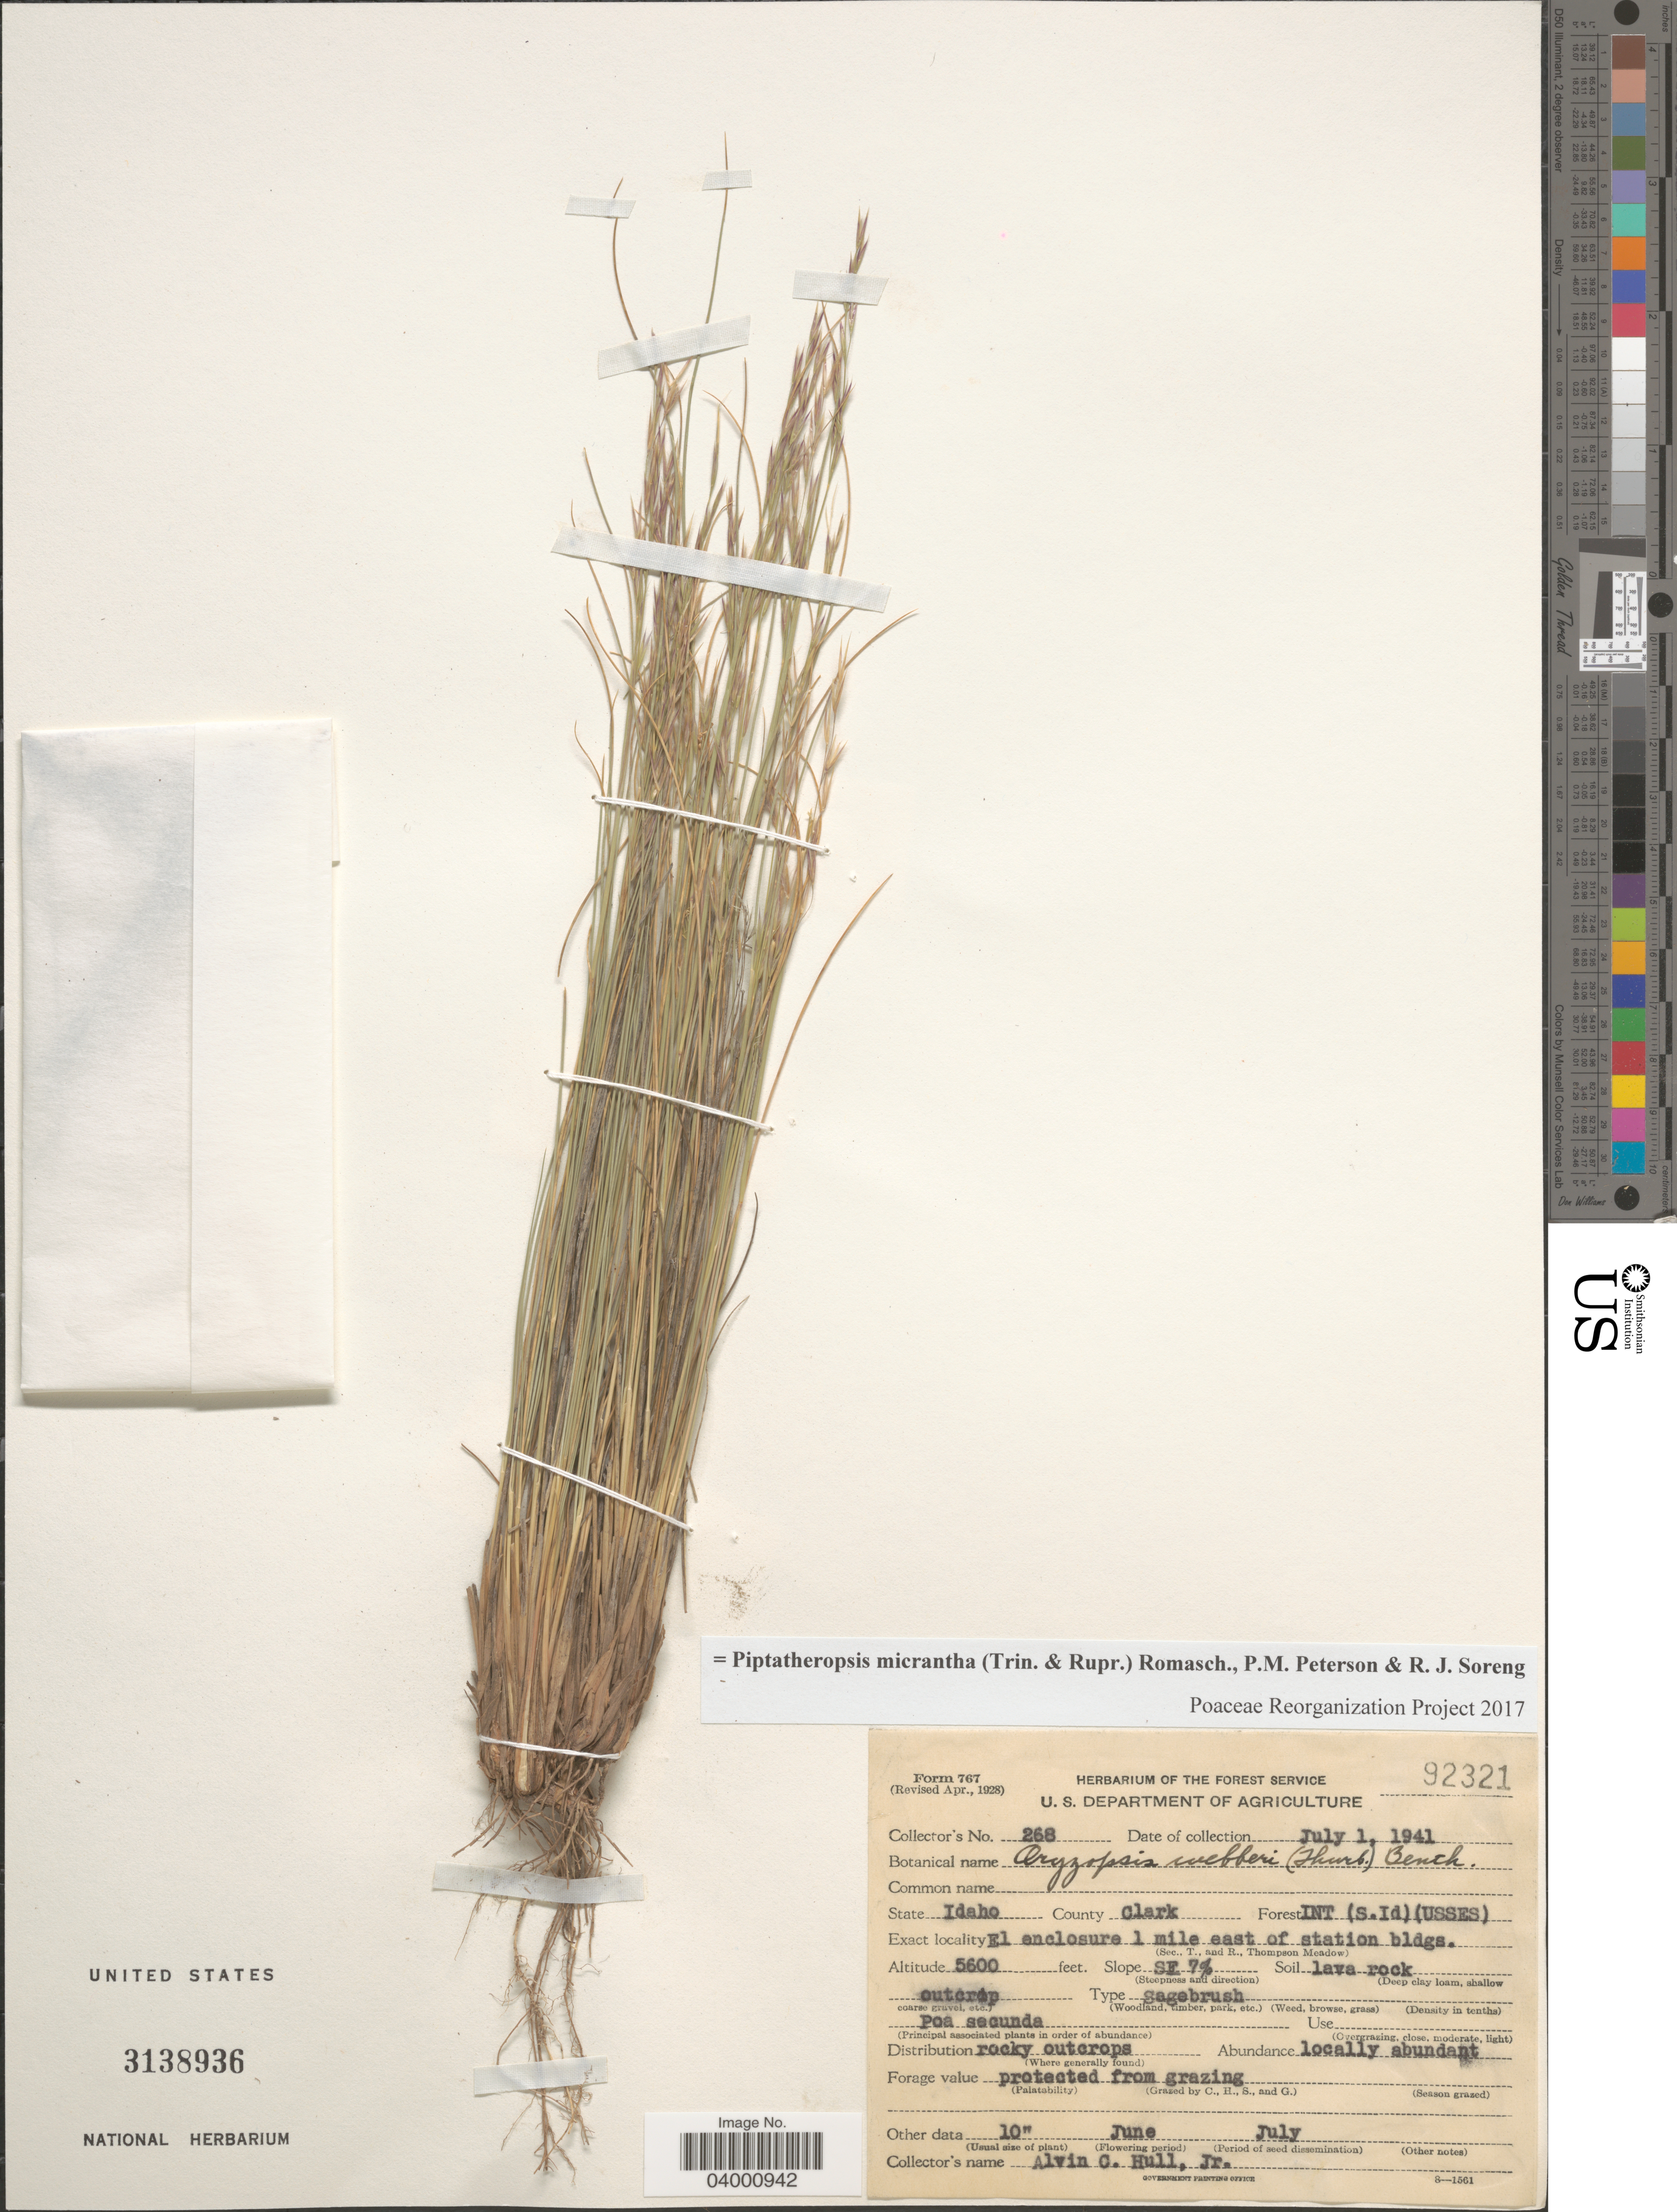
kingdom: Plantae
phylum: Tracheophyta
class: Liliopsida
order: Poales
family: Poaceae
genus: Piptatheropsis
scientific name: Piptatheropsis micrantha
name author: (Trin. & Rupr.) Romasch.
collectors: A. Hull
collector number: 268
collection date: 1941-07-01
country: United States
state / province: Idaho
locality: County Clark. Forest INT (s. Id) (USSES). El enclosure 1 mile east of station bldgs.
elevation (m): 1707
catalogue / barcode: US 3138936